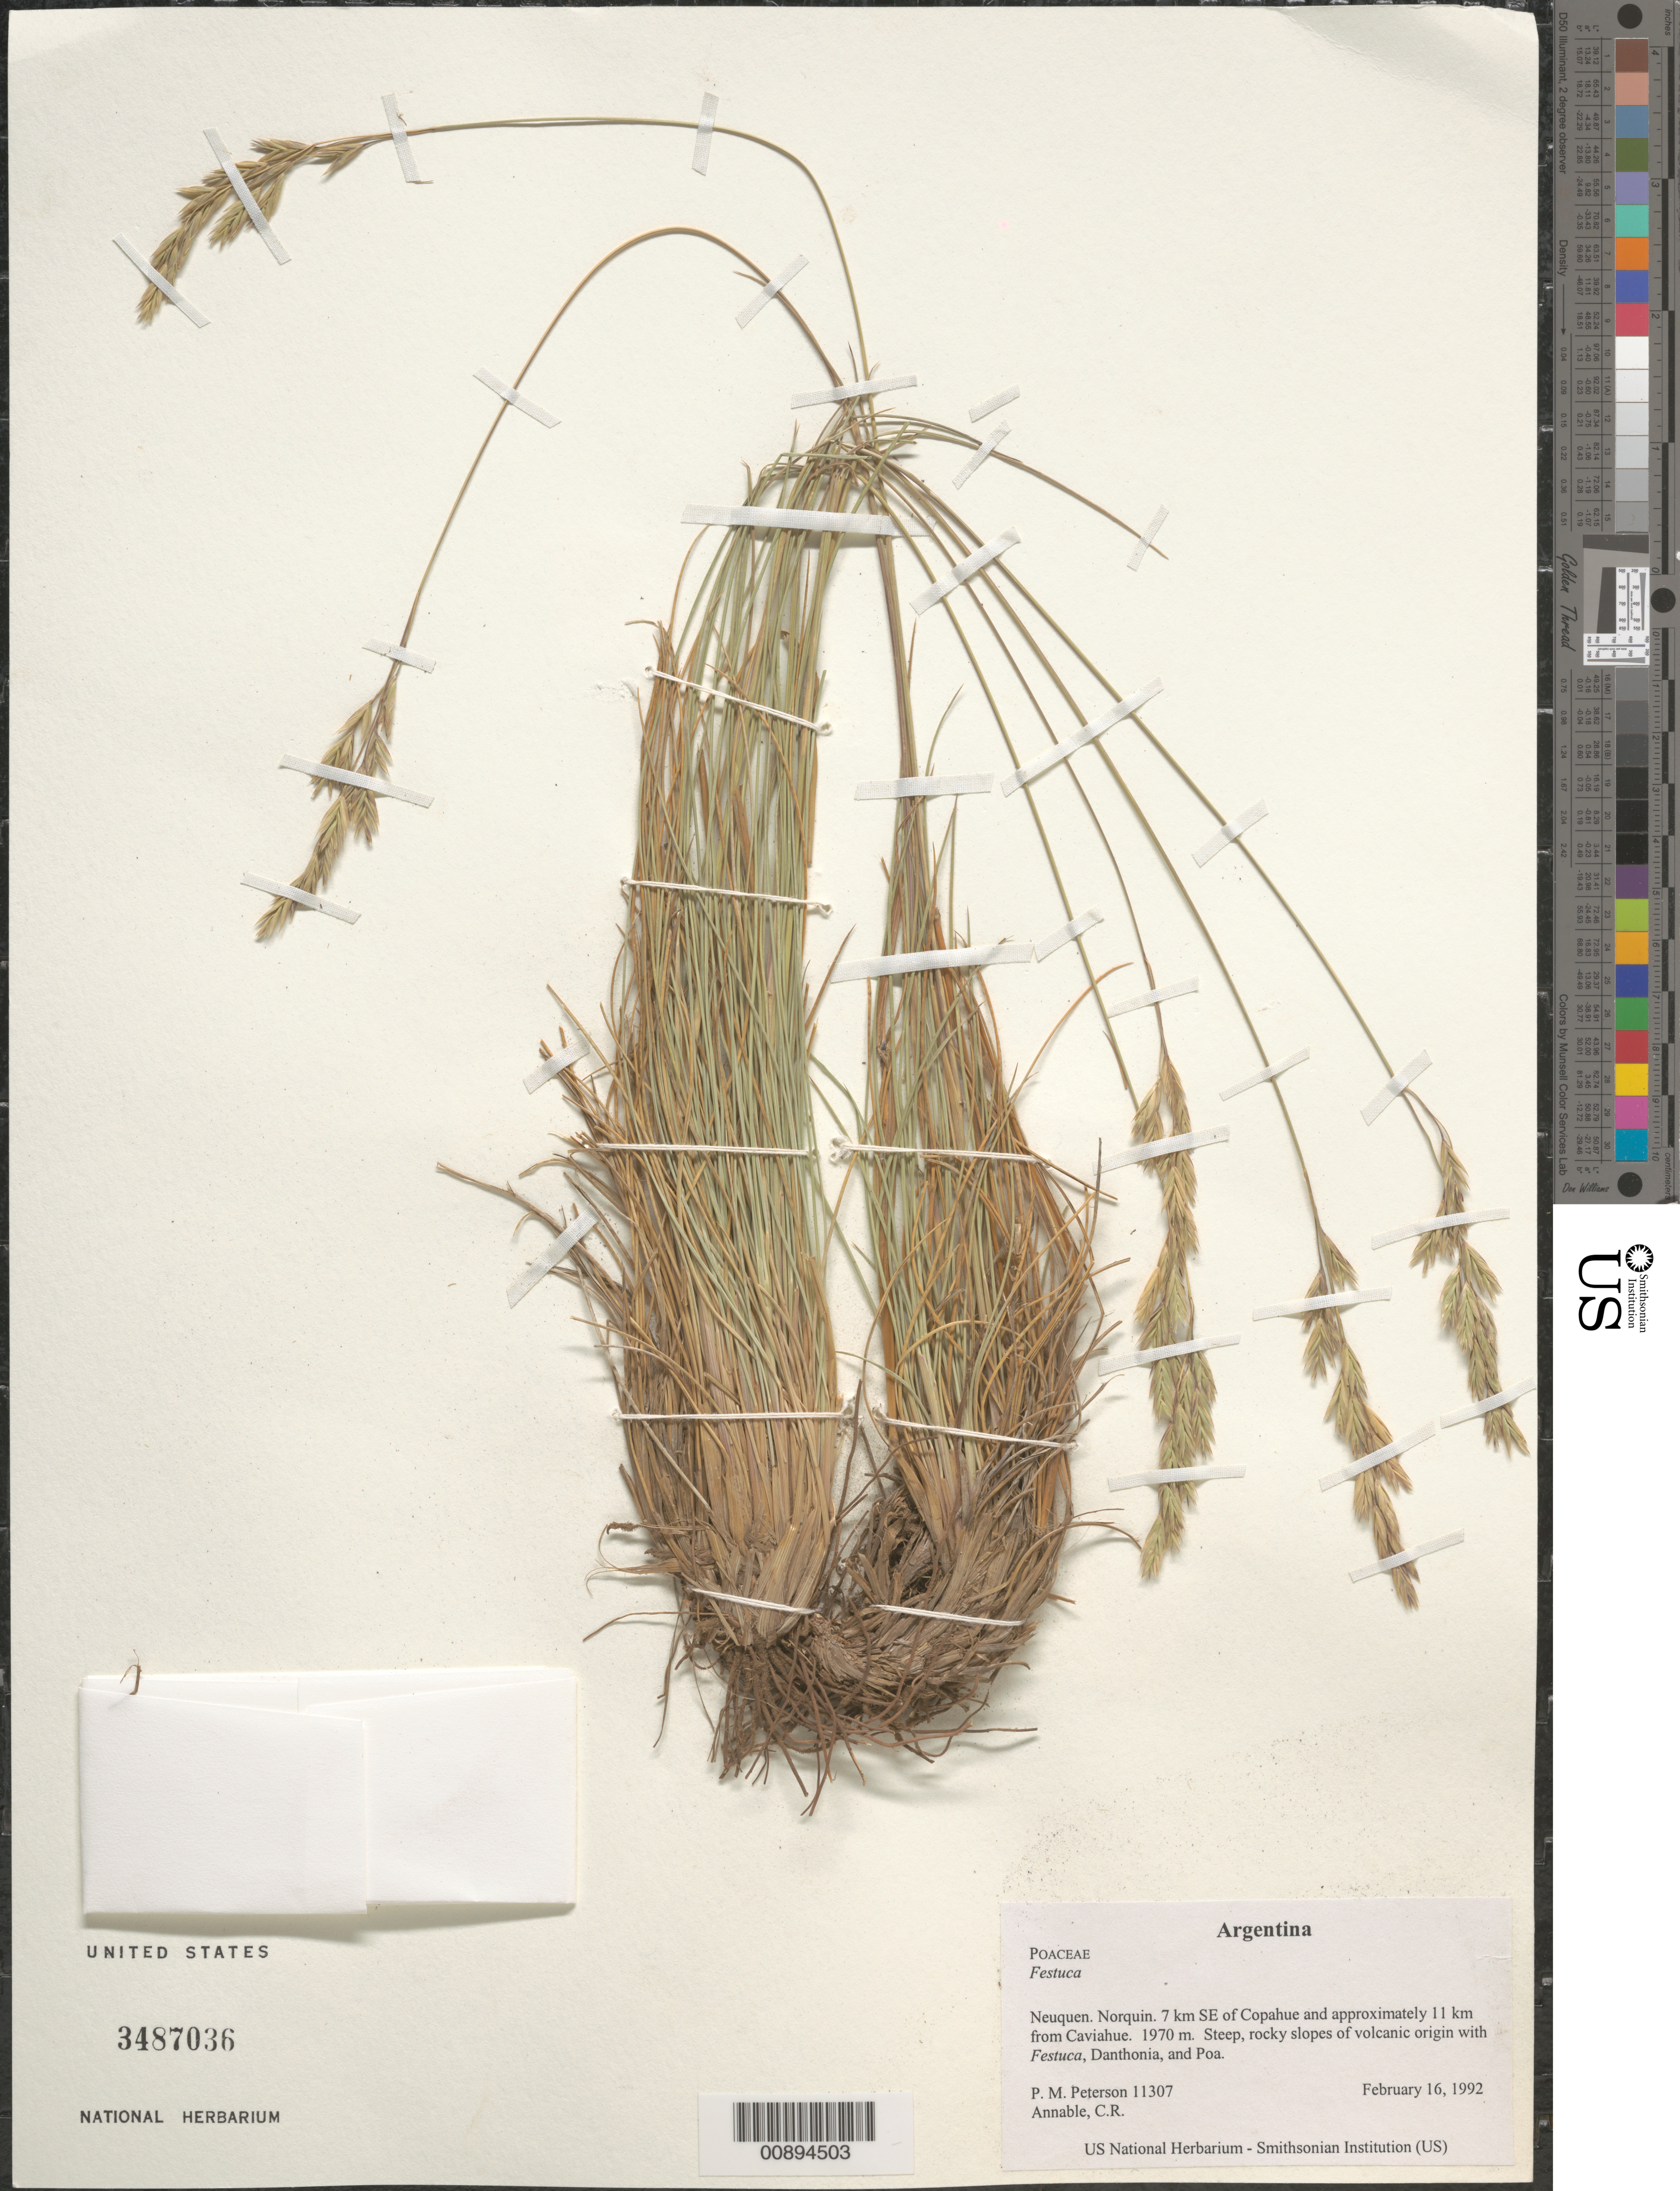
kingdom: Plantae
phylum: Tracheophyta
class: Liliopsida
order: Poales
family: Poaceae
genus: Festuca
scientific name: Festuca sp.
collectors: P. M. Peterson & C. R. Annable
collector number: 11307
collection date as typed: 16 Feb 1992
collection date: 1992-02-16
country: Argentina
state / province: Neuquen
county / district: Norquin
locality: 7 km SE of Copahue and approximately 11 km from Caviahue.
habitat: Steep, rocky slopes of volcanic origin with Festuca, Danthonia, and Poa.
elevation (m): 1970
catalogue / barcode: US 3487036